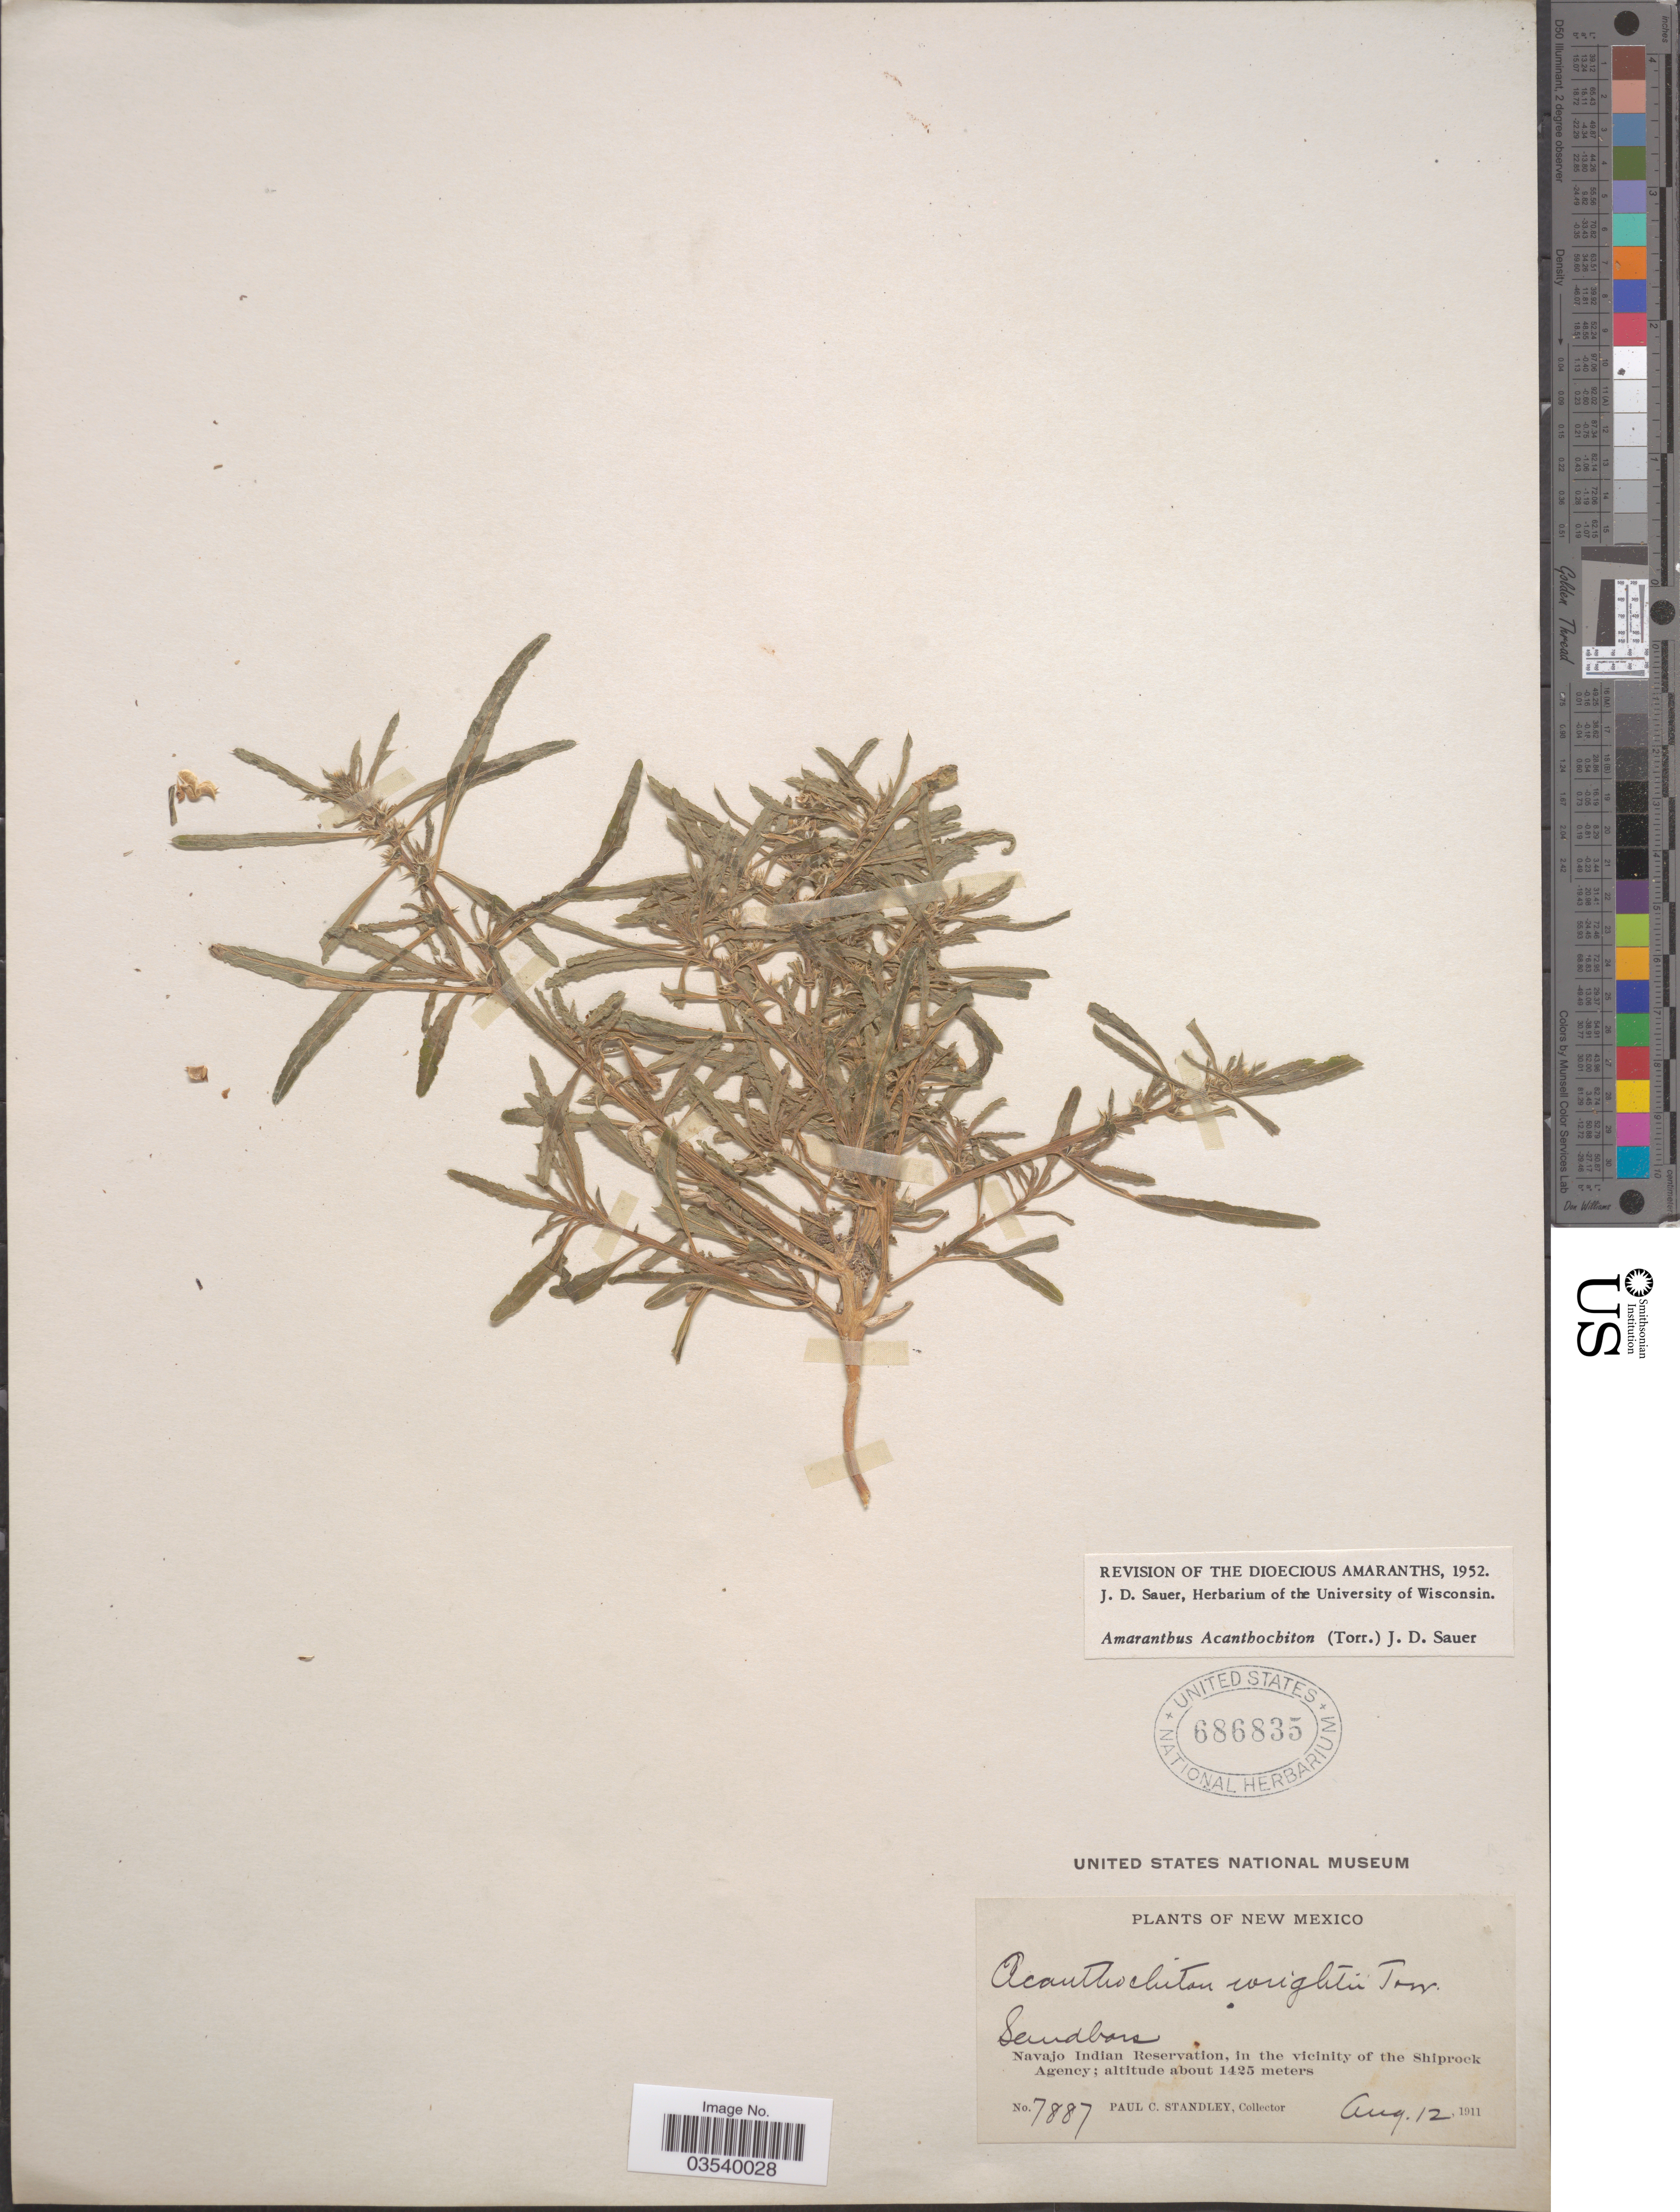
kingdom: Plantae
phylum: Tracheophyta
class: Magnoliopsida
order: Caryophyllales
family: Amaranthaceae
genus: Amaranthus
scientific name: Amaranthus acanthochiton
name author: J.D. Sauer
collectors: P. C. Standley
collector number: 7887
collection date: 1911-08-12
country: United States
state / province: New Mexico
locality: Navajo Indian Reservation, in the vicinity of the Shiprock Agency.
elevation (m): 1425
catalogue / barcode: US 686835